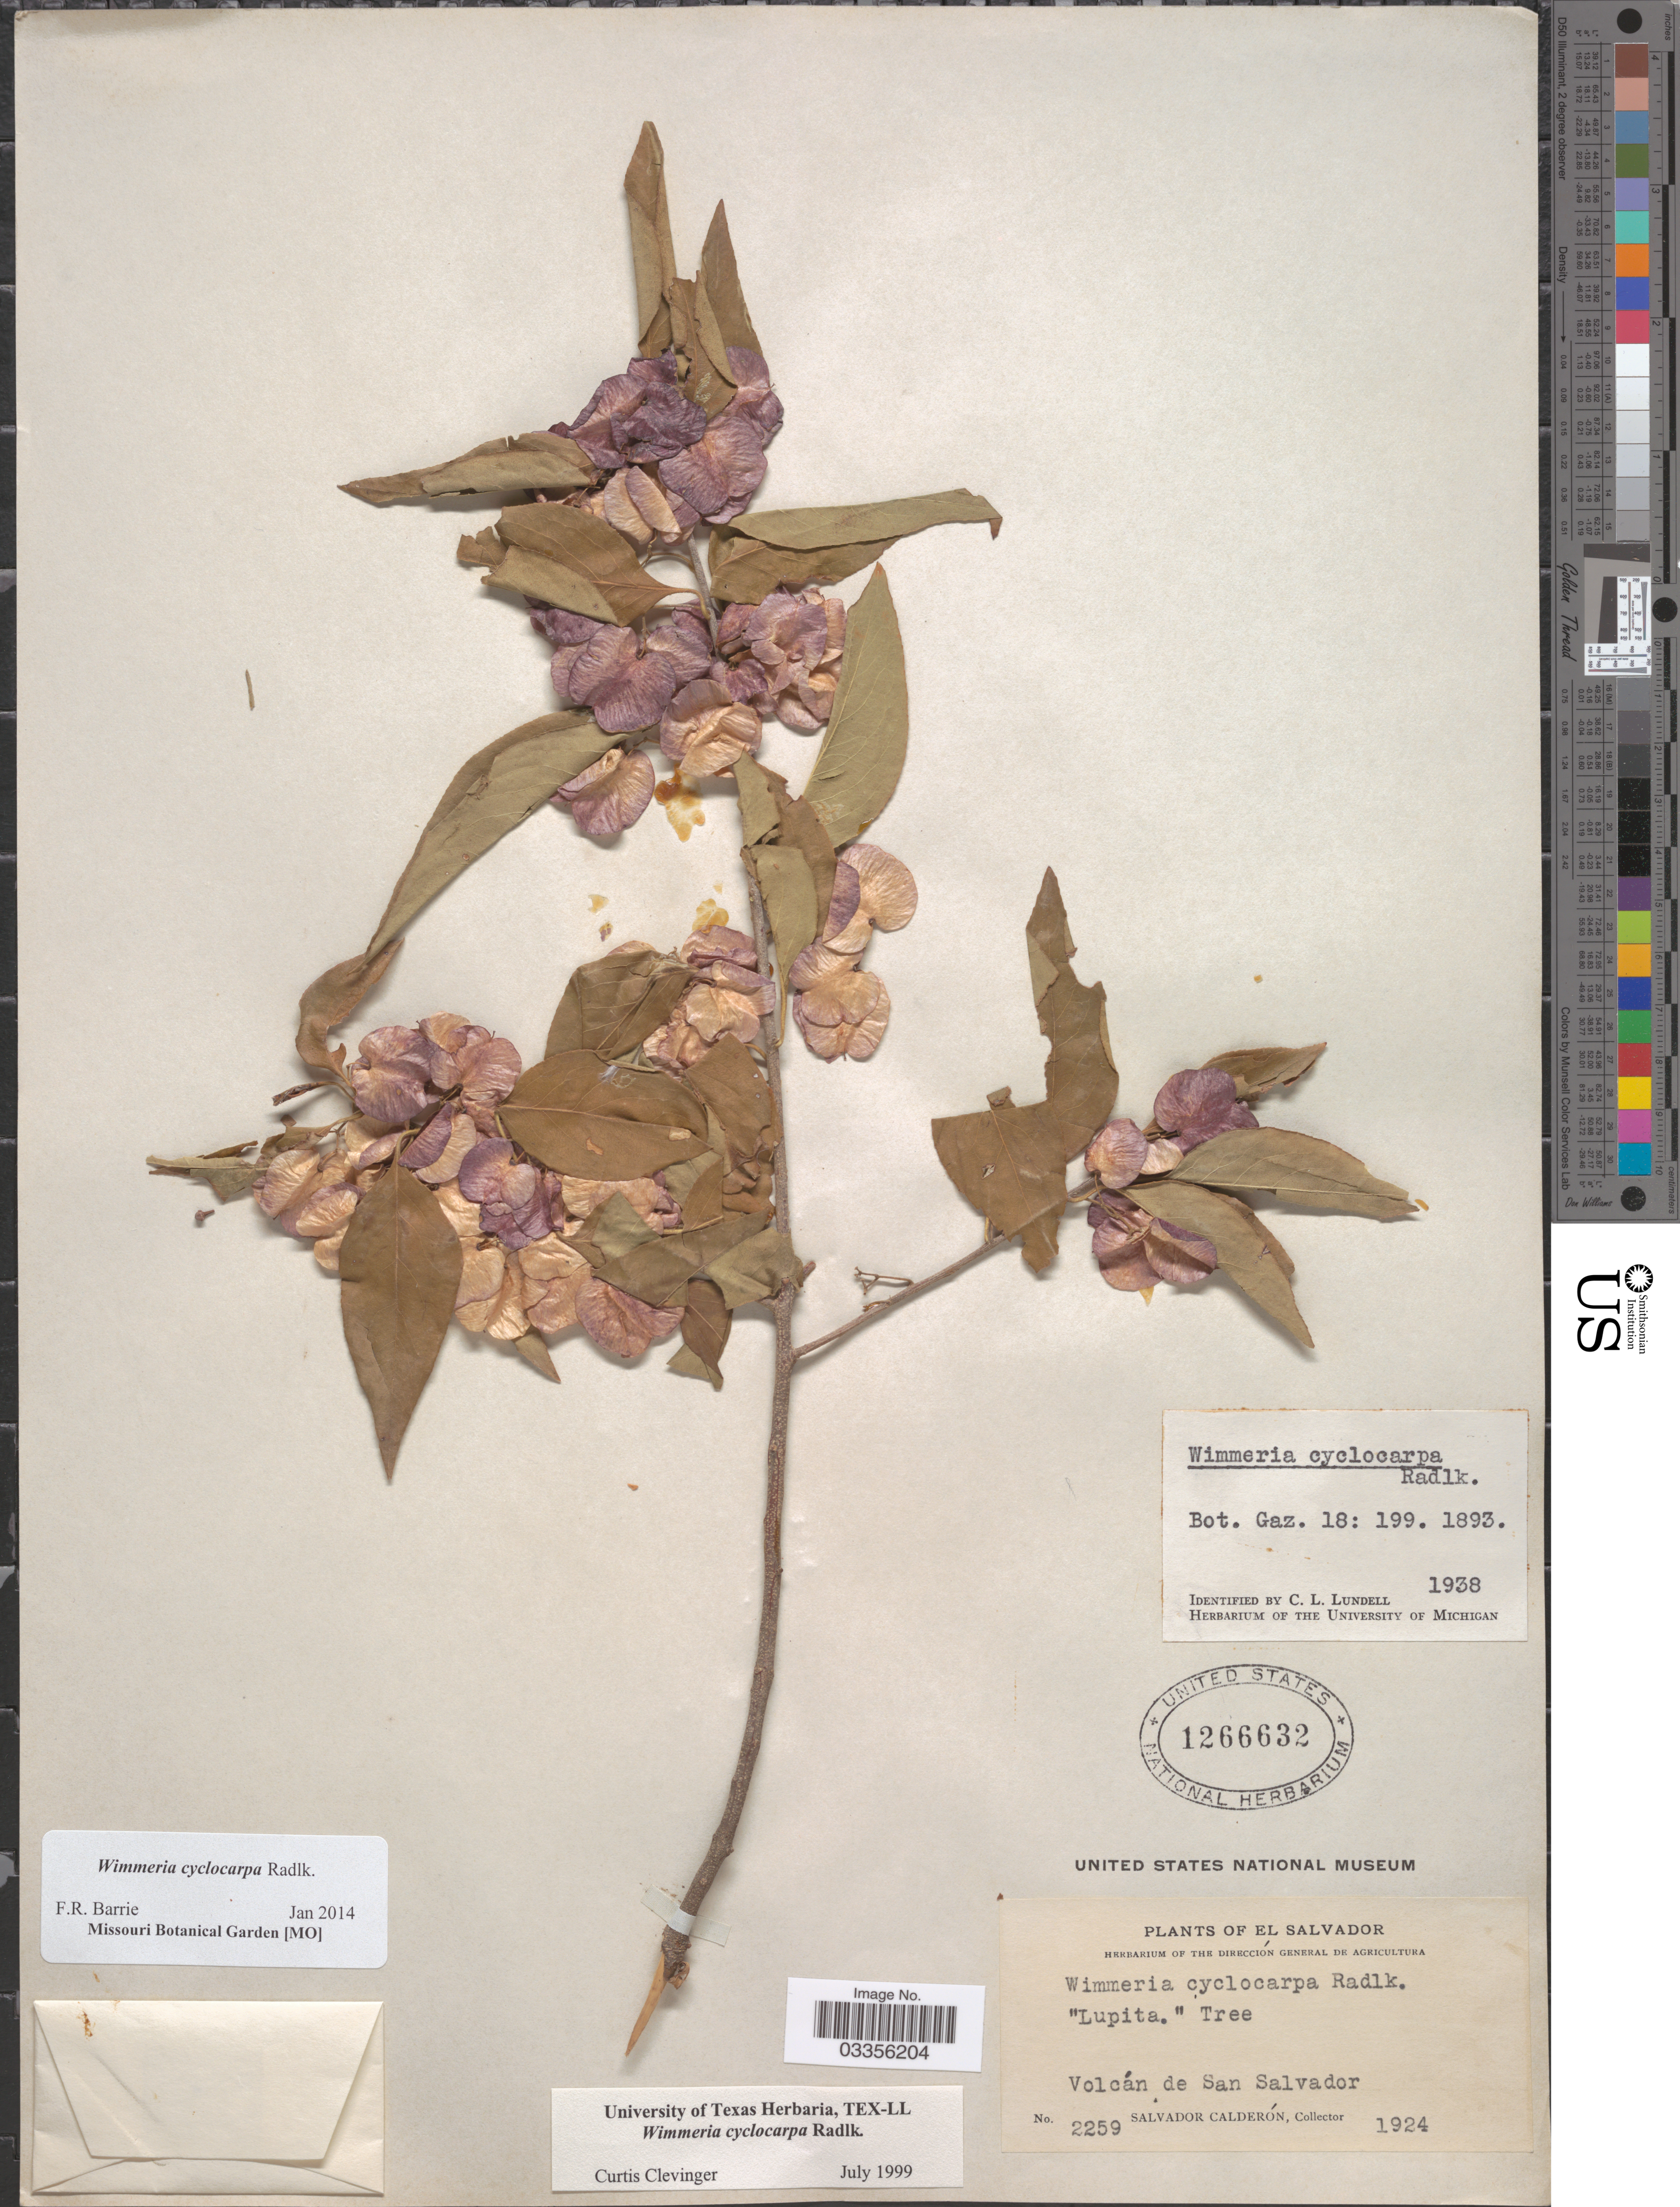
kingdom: Plantae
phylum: Tracheophyta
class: Magnoliopsida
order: Celastrales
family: Celastraceae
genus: Wimmeria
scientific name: Wimmeria cyclocarpa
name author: Radlk.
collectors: S. Calderón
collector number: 2259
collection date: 1924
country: El Salvador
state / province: San Salvador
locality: Volcán de San Salvador.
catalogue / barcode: US 1266632